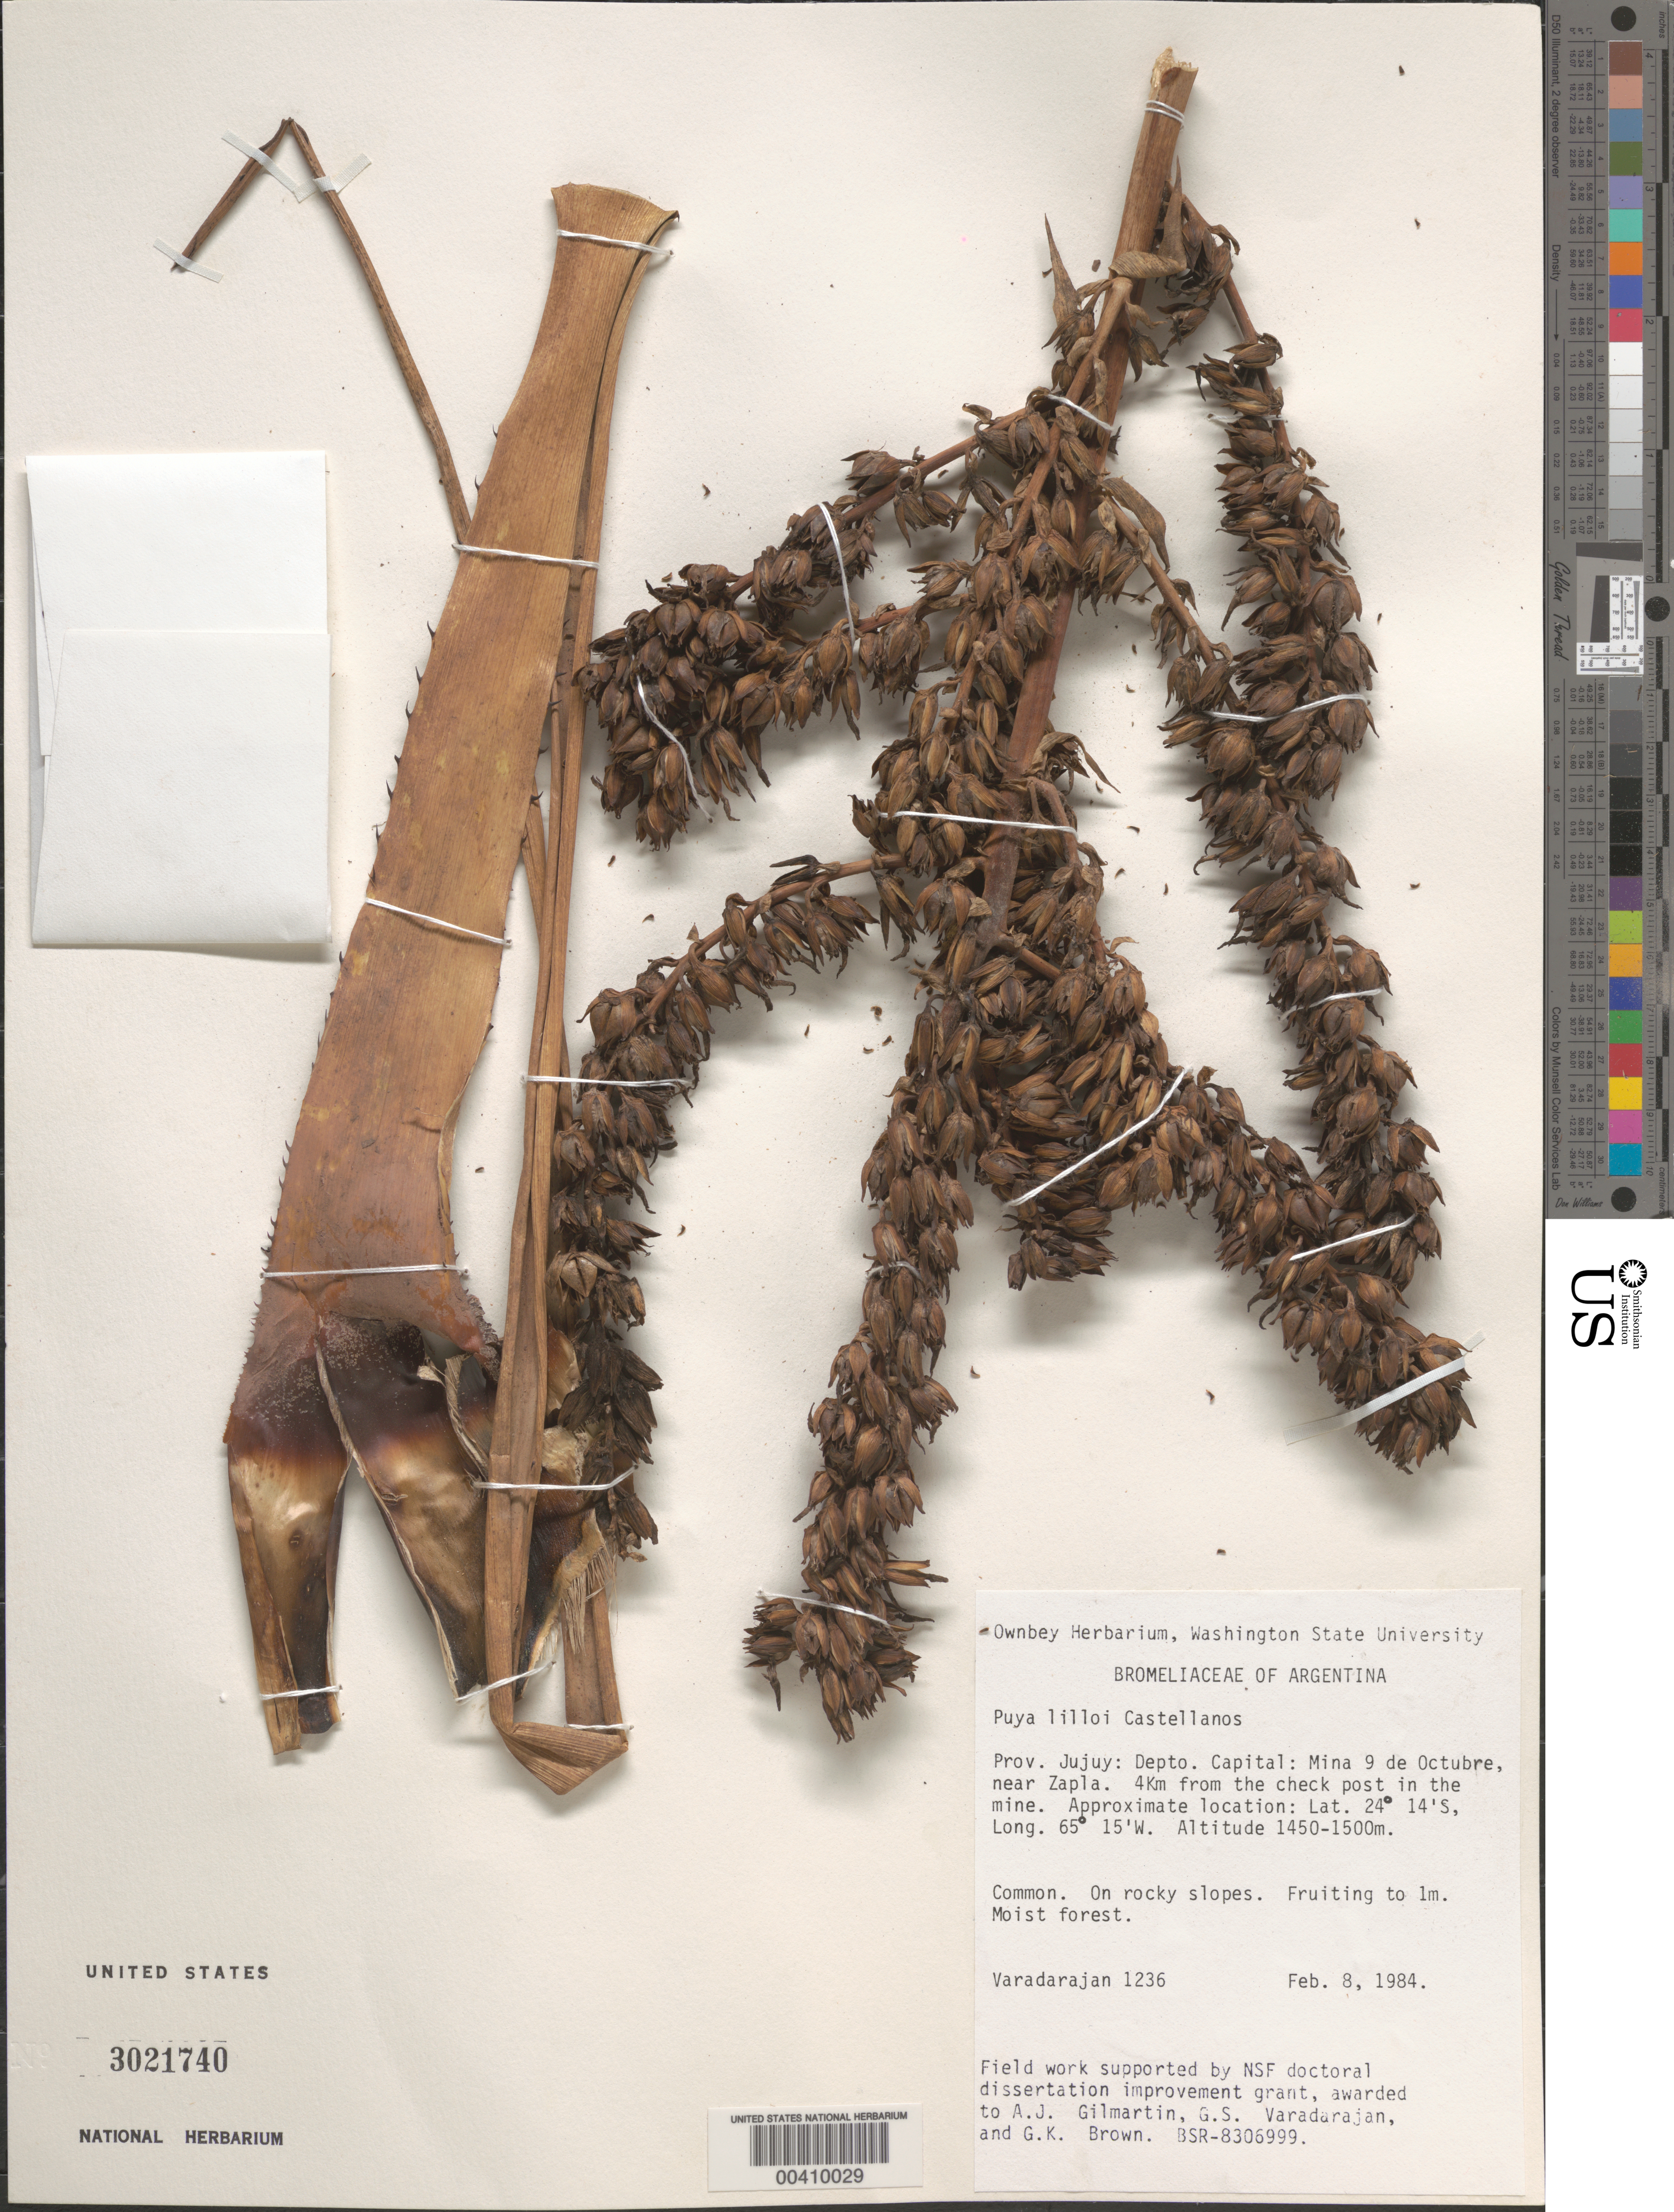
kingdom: Plantae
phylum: Tracheophyta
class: Liliopsida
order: Poales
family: Bromeliaceae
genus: Puya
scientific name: Puya lilloi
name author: A. Cast.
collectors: G. S. Varadarajan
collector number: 1236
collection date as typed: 08 Feb 1984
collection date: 1984-02-08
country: Argentina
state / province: Jujuy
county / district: Capital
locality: Mina 9 de octubre, near Zapla, 4 km from the checkpost in the mine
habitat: On rocky slopes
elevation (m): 1450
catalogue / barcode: US 3021740